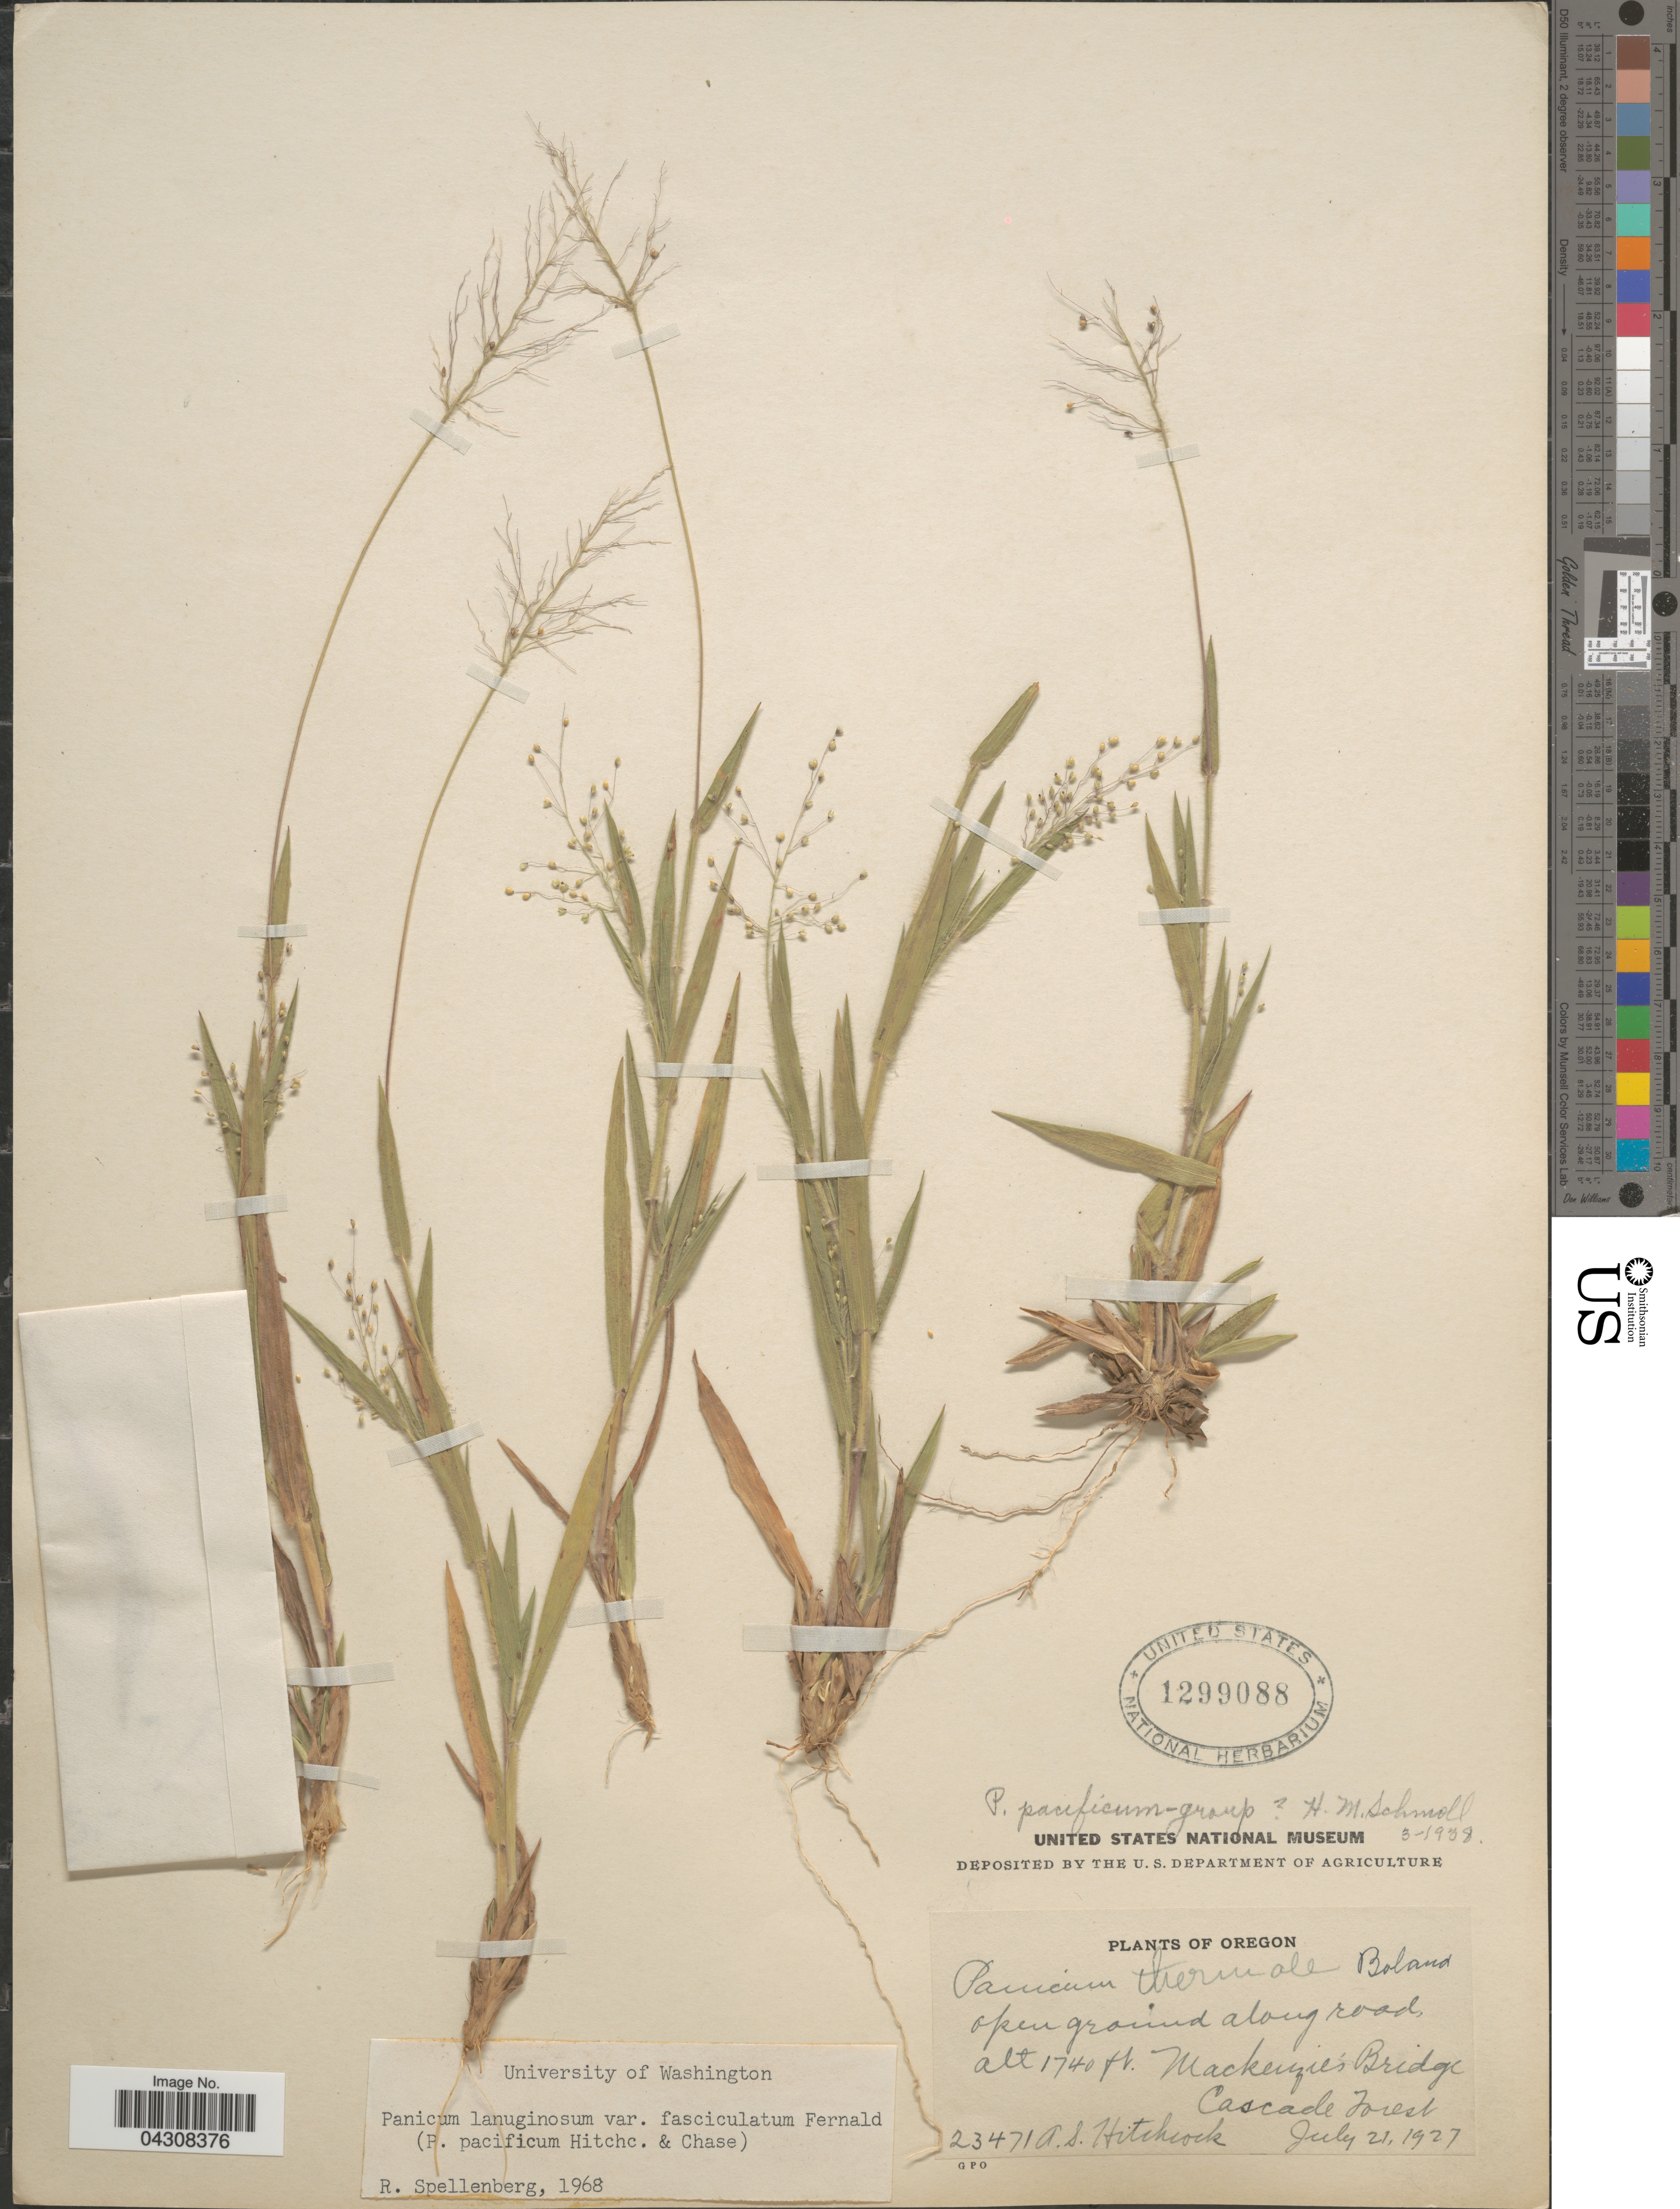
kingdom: Plantae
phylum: Tracheophyta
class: Liliopsida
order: Poales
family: Poaceae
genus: Dichanthelium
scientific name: Dichanthelium acuminatum var. acuminatum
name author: (Sw.) Gould & C.A. Clark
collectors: A. S. Hitchcock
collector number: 23471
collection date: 1927-07-21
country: United States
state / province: Oregon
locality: Open ground along road. Mackenzie's Bridge. Cascade Forest.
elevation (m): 530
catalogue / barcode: US 1299088